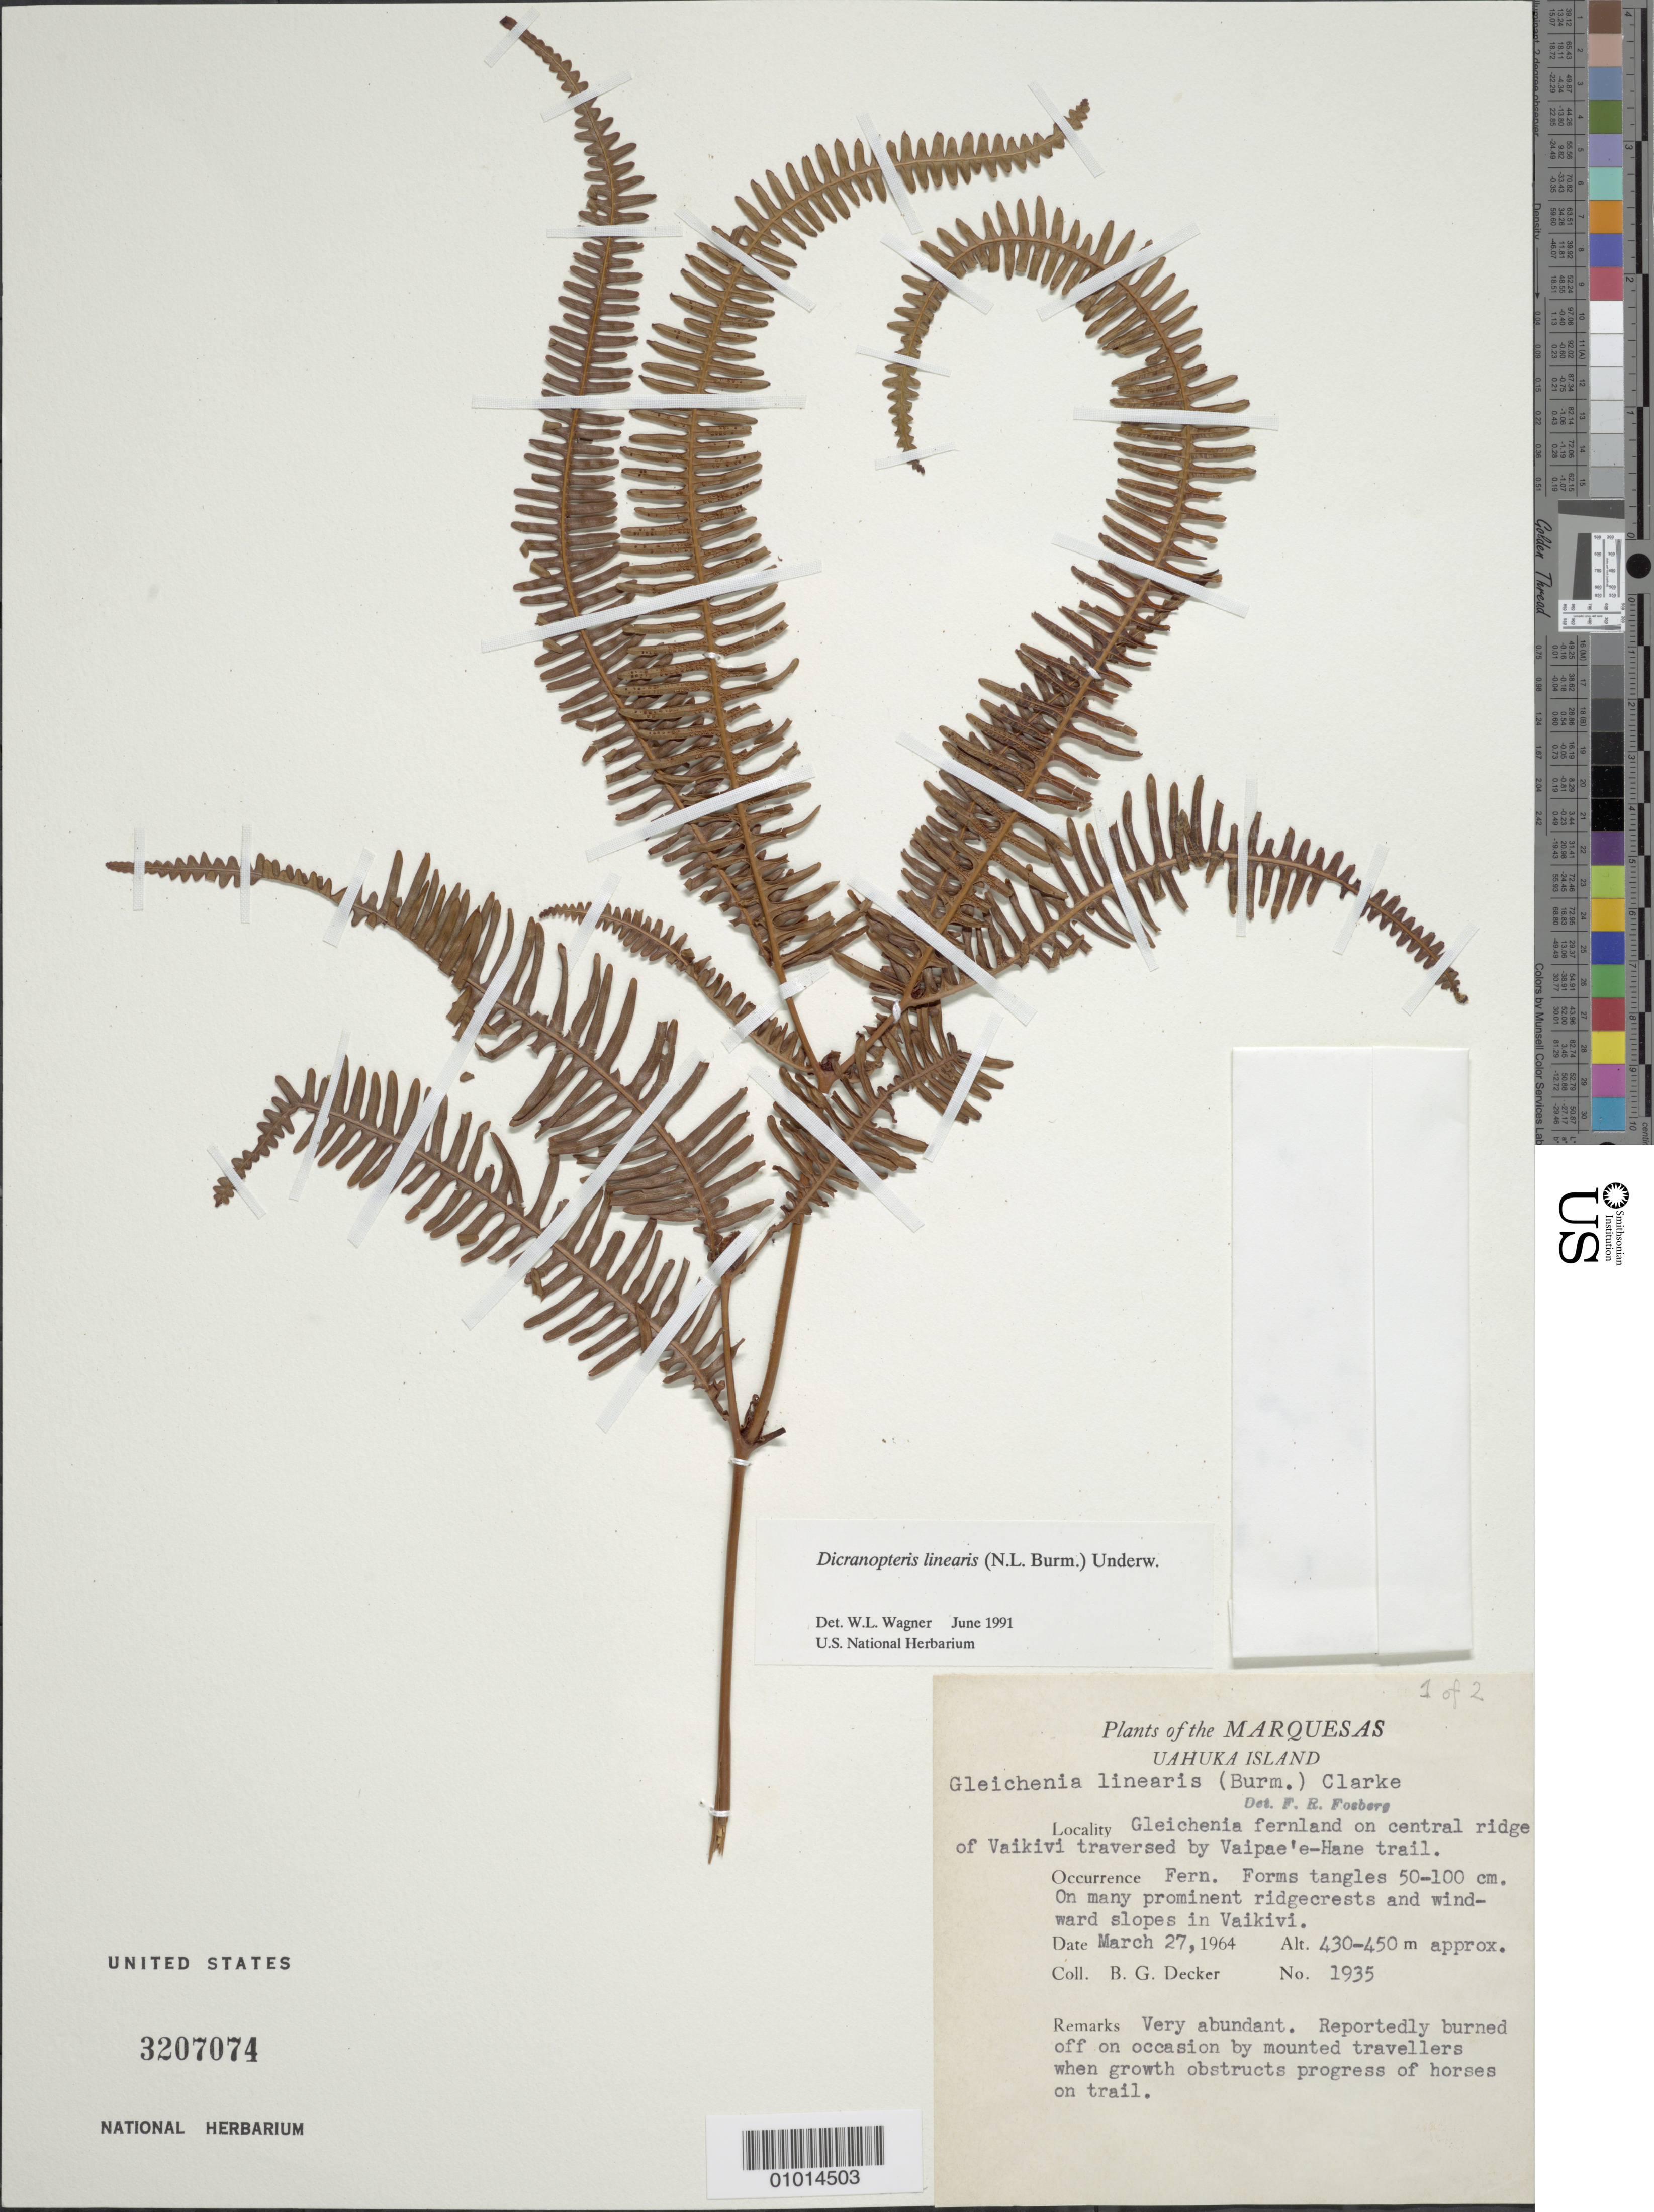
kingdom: Plantae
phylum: Tracheophyta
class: Polypodiopsida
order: Gleicheniales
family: Gleicheniaceae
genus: Dicranopteris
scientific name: Dicranopteris linearis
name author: (Burm. f.) Underw.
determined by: Wagner, W. L., (BOT), Smithsonian Institution - National Museum of Natural History (UNITED STATES)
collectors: B. G. Decker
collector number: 1935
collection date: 1964-03-27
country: French Polynesia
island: Ua Huka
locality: Central ridge of Vaikivi traversed by Vaipae'e-Hane Trail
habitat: On prominent ridgecrests and windward slopes of Vaikivi; burned off on occasion by mounted travelers when growth obstructs progress of horses on trail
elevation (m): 430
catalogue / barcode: US 3207074